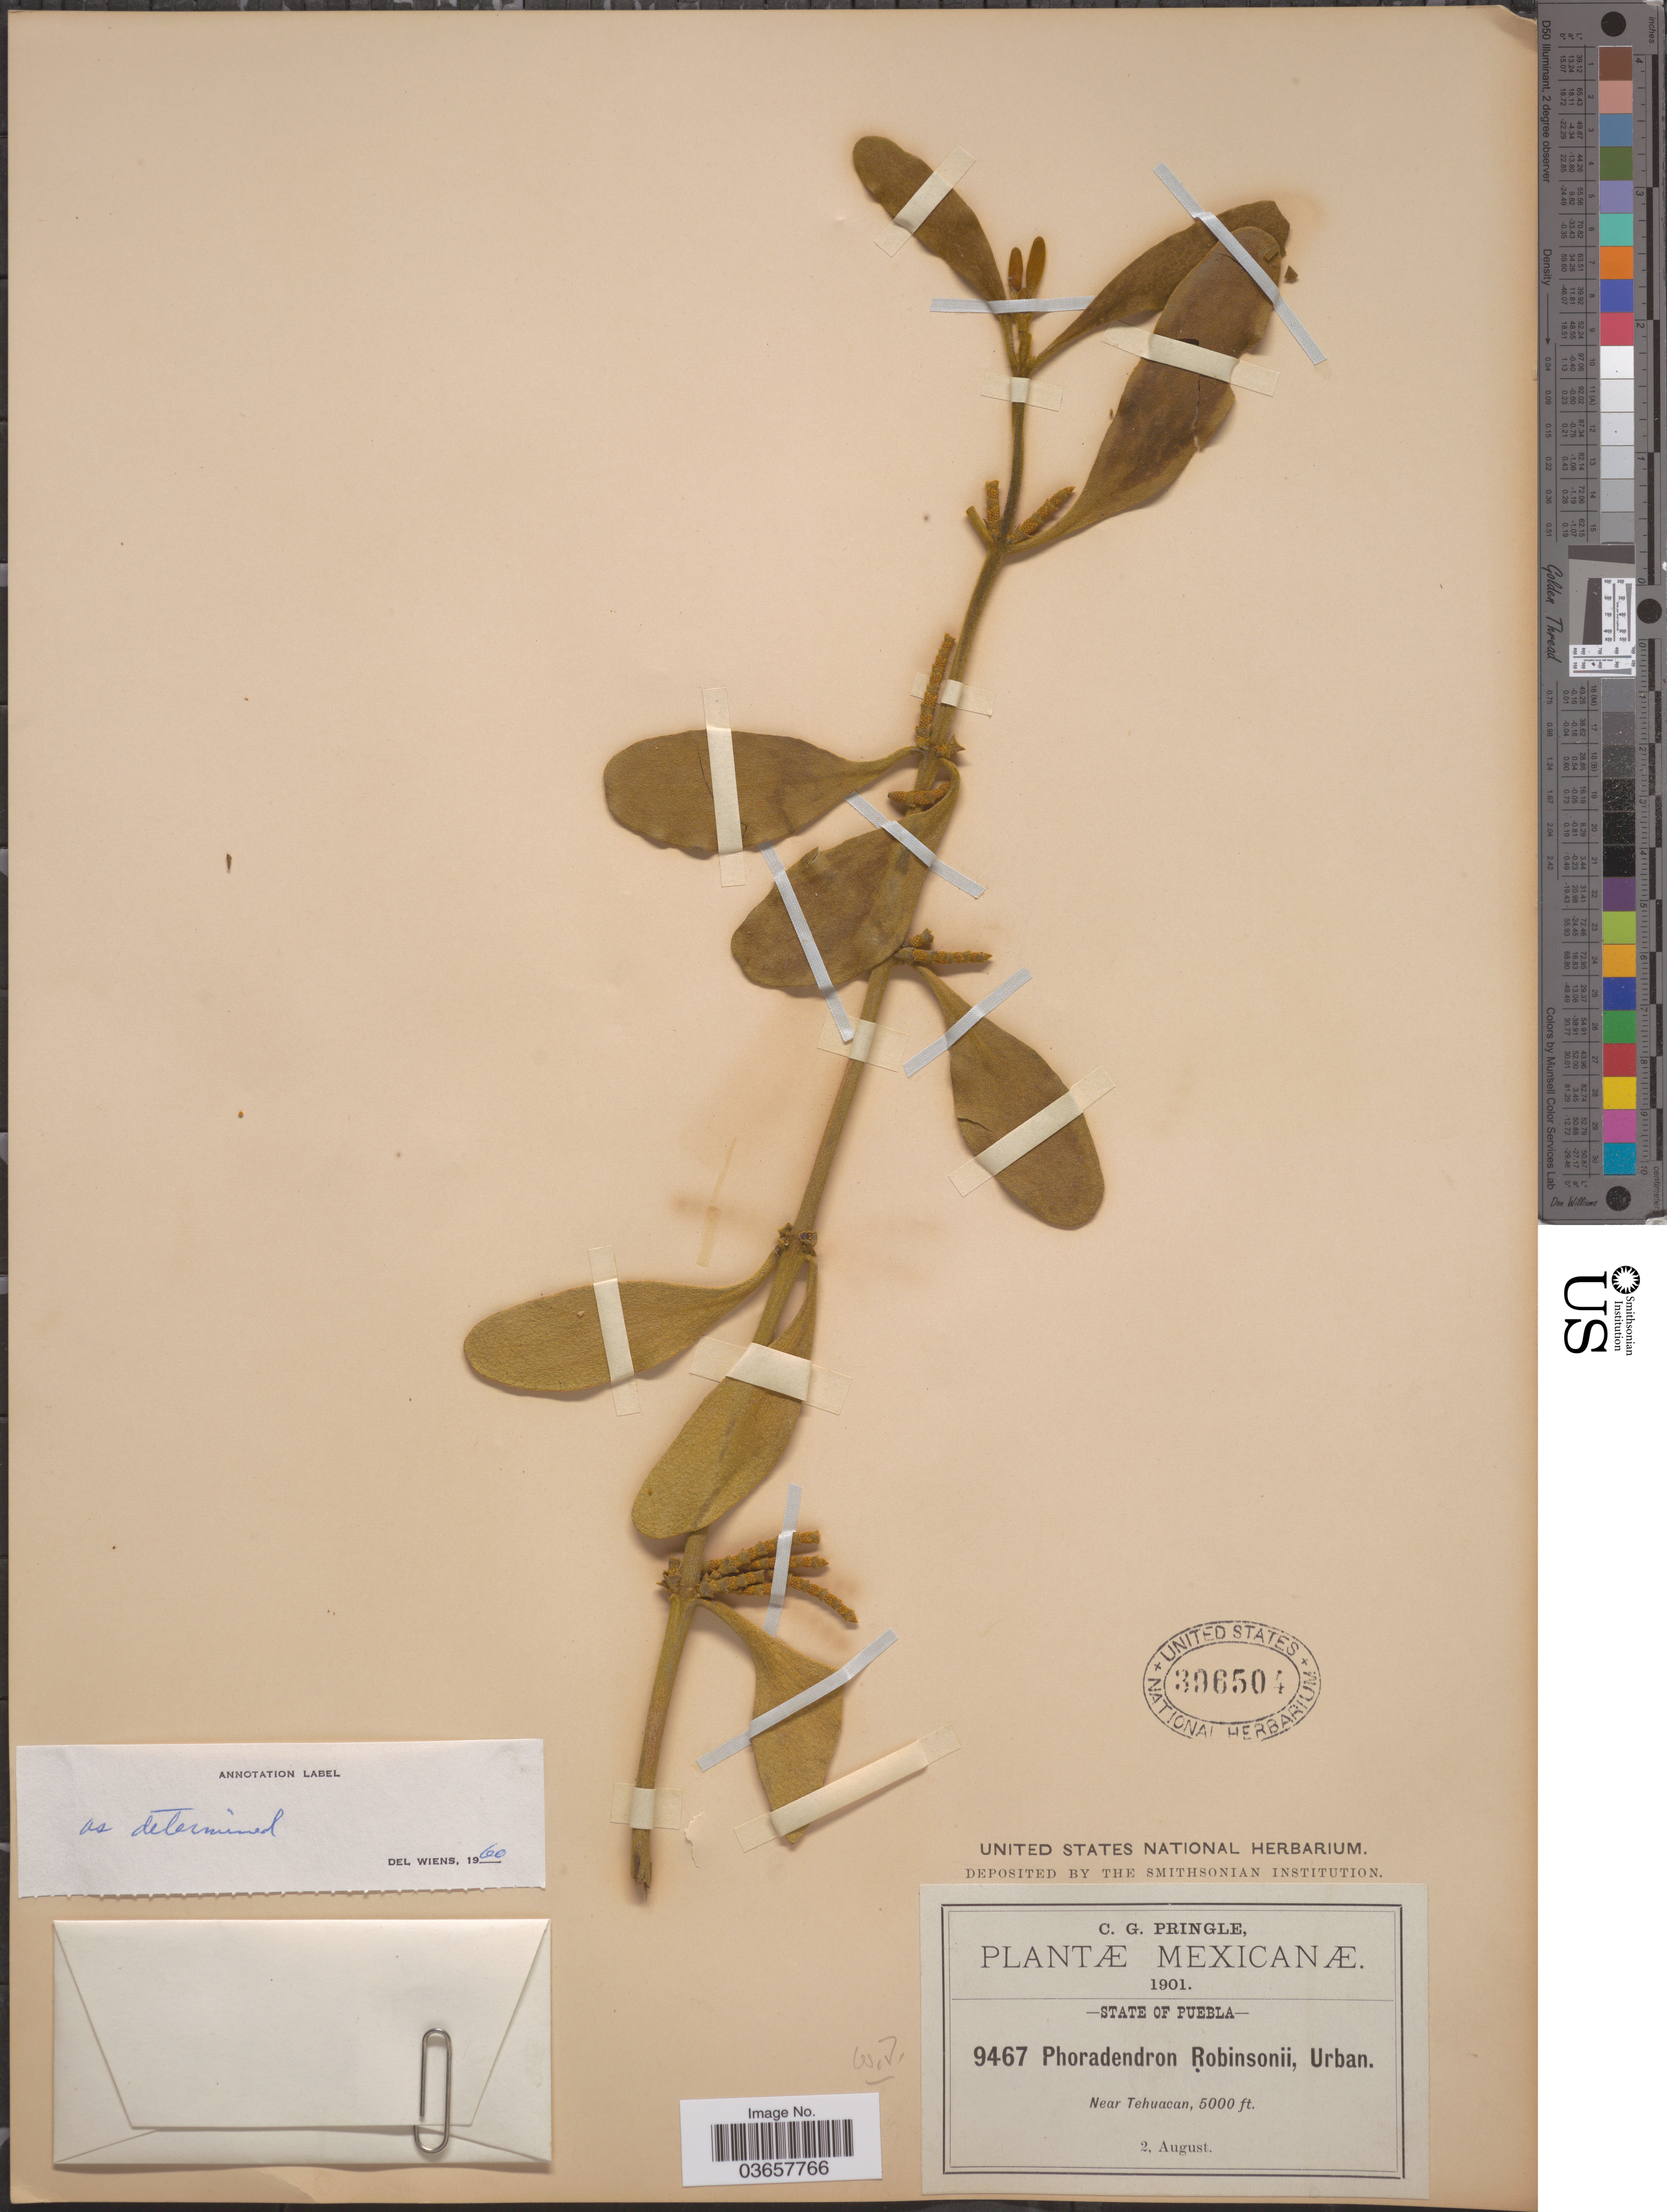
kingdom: Plantae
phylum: Tracheophyta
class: Magnoliopsida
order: Santalales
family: Viscaceae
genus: Phoradendron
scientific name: Phoradendron robinsonii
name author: Urb.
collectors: C. G. Pringle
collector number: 9467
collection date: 1901-08-02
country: Mexico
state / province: Puebla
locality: Near Tehuacan.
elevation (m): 1524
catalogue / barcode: US 396504